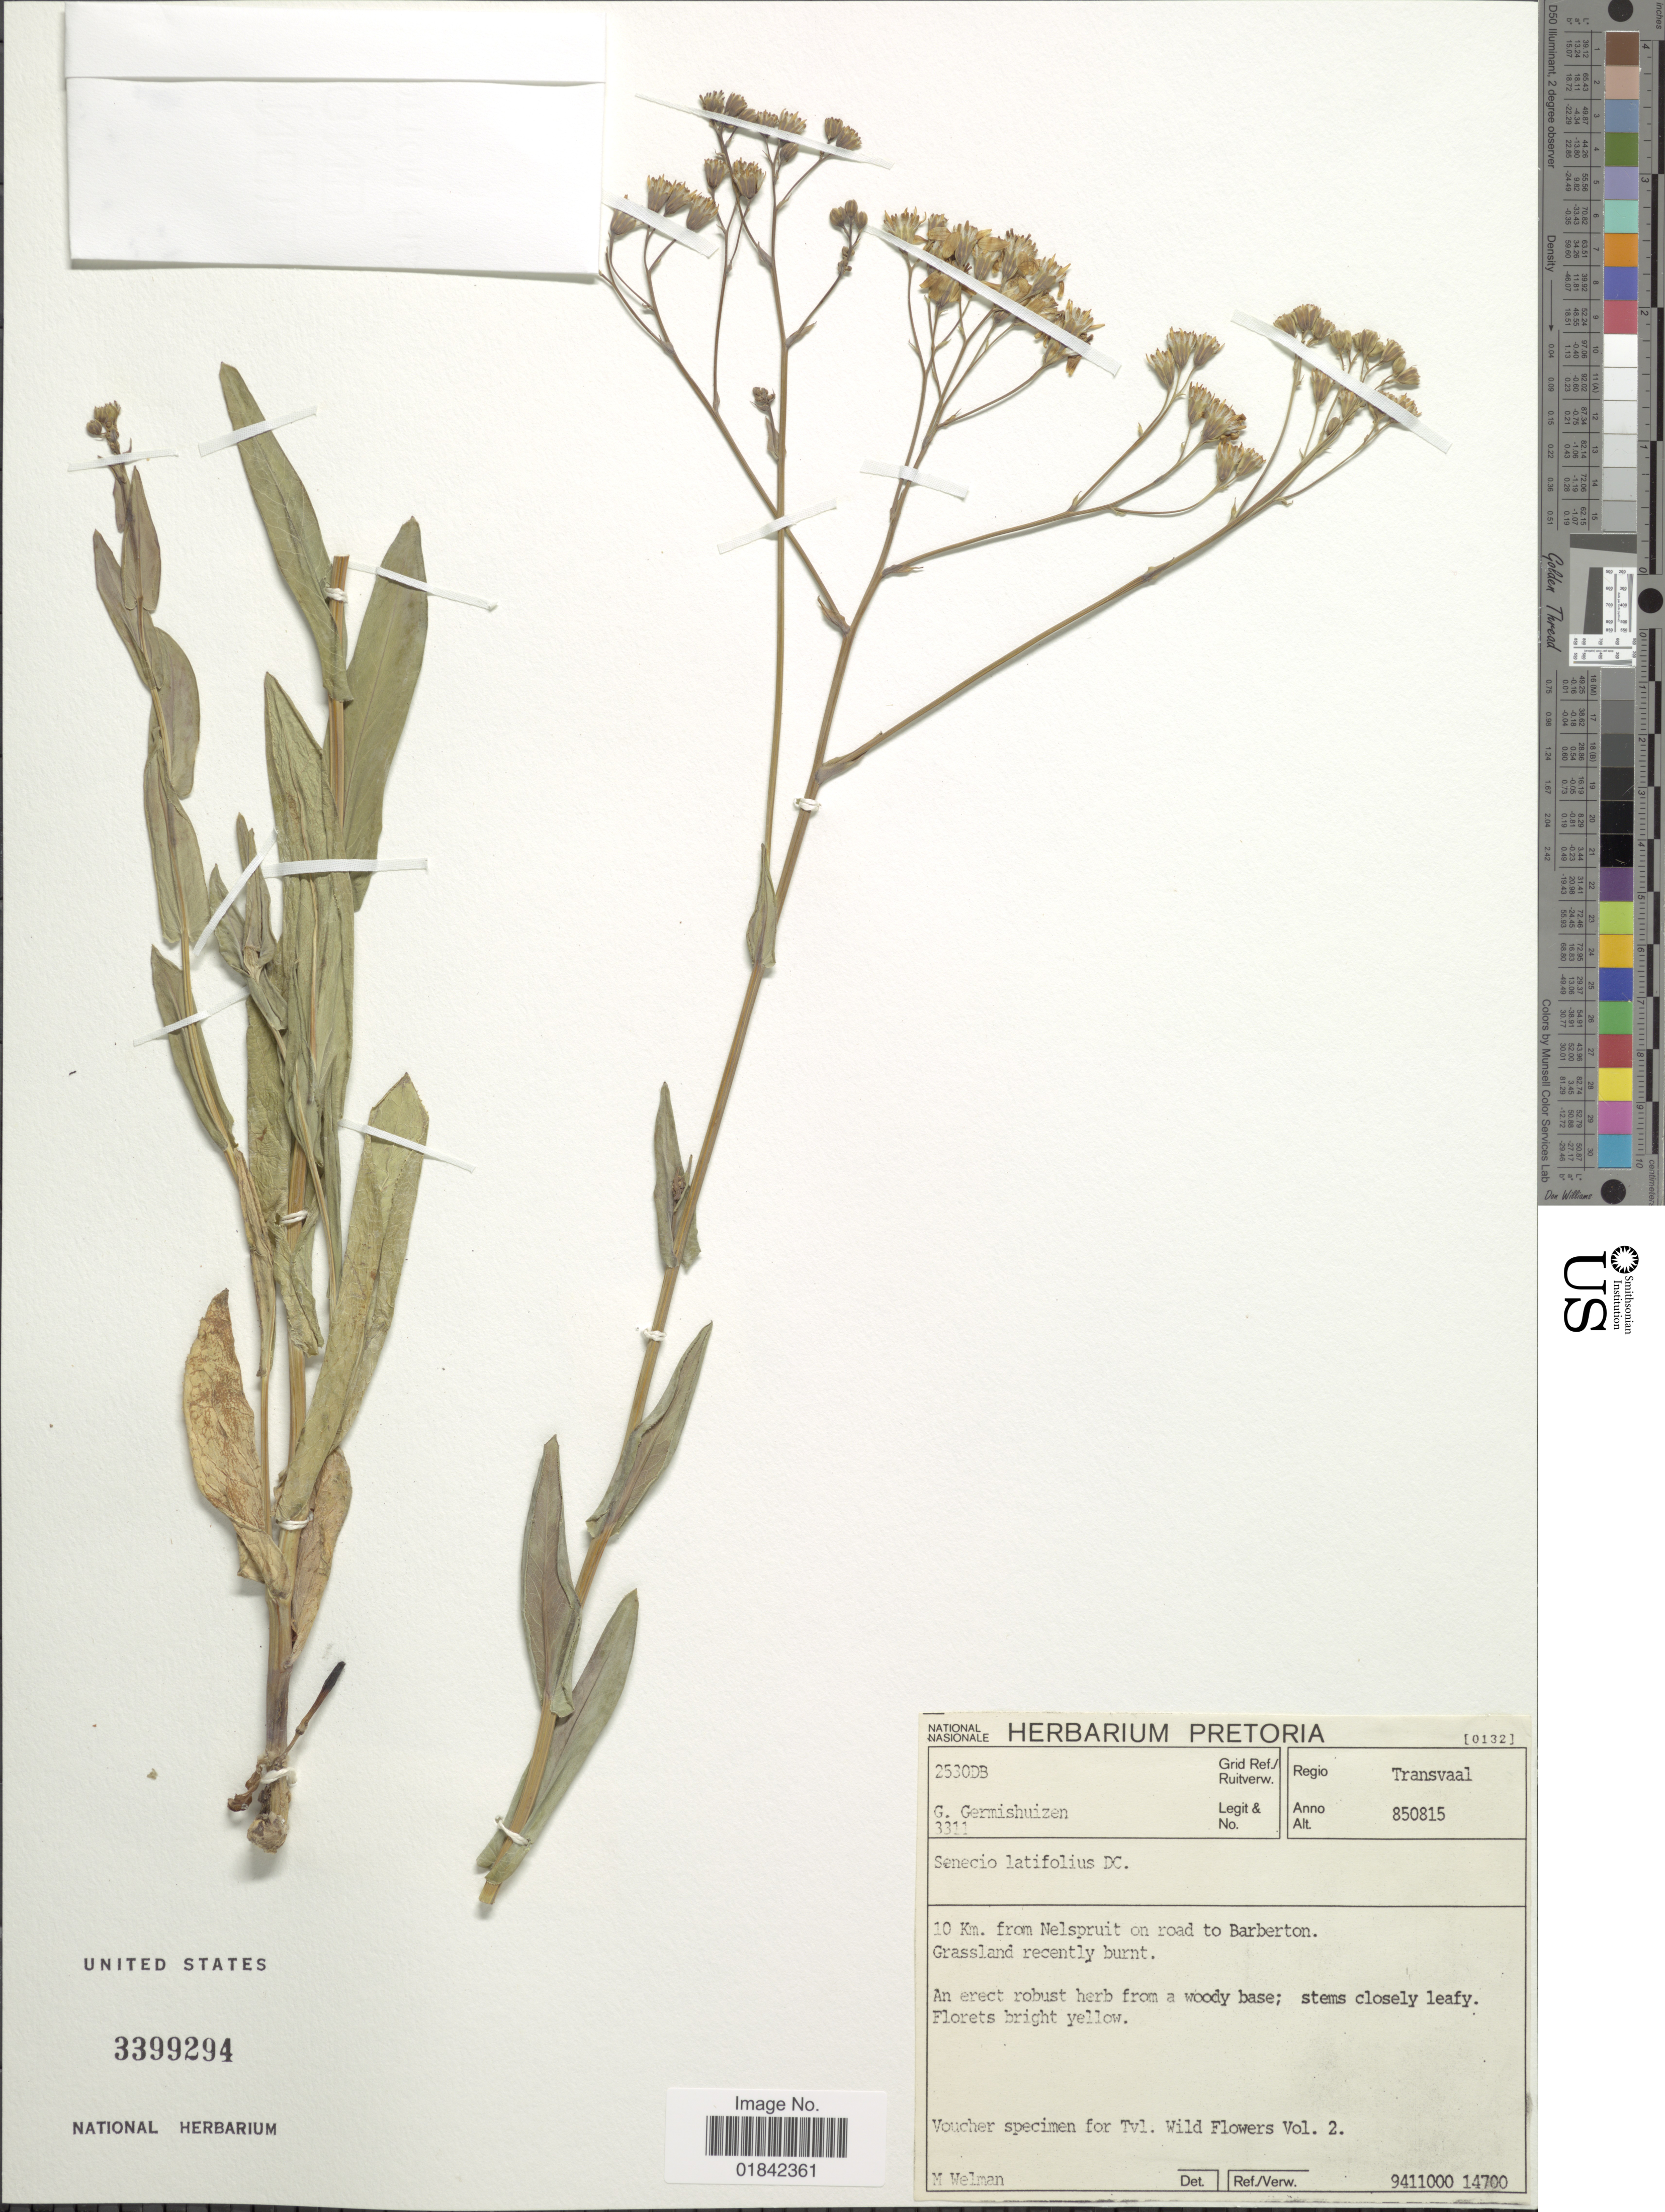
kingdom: Plantae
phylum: Tracheophyta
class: Magnoliopsida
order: Asterales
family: Asteraceae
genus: Senecio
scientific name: Senecio latifolius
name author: DC.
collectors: G. Germishuizen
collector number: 3311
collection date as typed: Transcribed d/m/y: 15/8/85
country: South Africa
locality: Transvaal, 10 Km. from Nelspruit on road to Barberton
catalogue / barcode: US 3399294